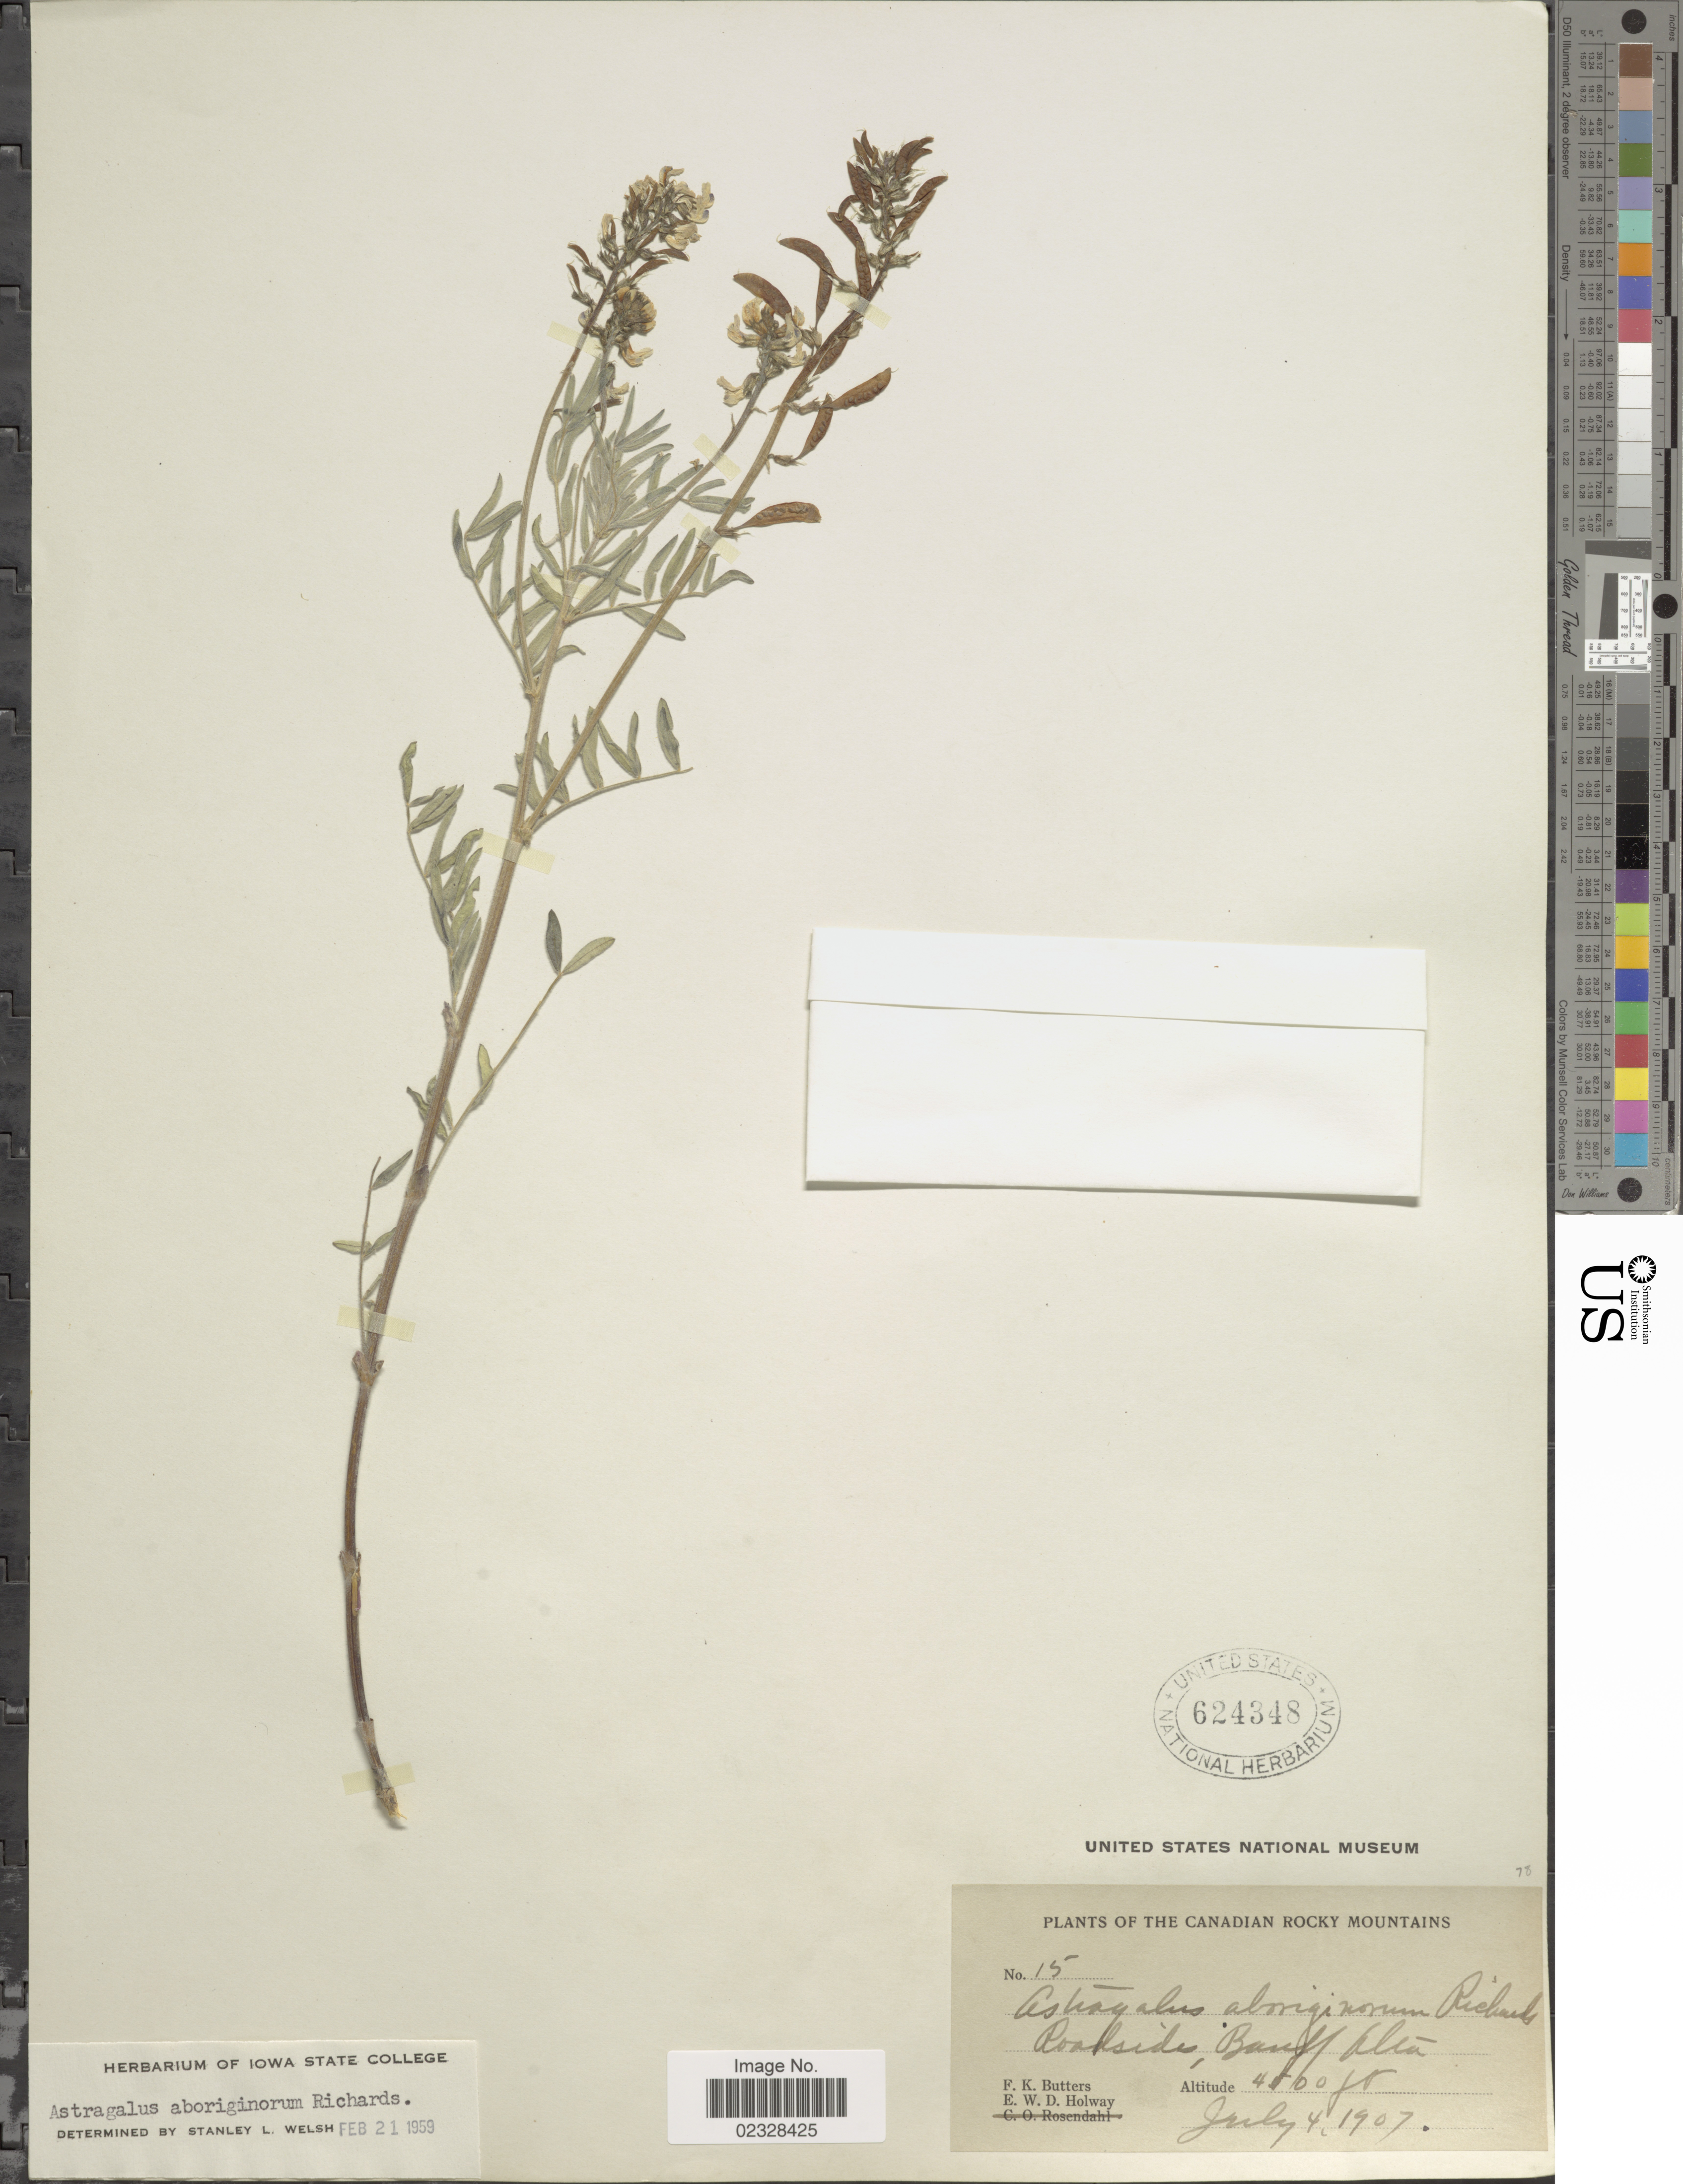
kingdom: Plantae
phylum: Tracheophyta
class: Magnoliopsida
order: Fabales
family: Fabaceae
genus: Astragalus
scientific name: Astragalus aboriginum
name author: Richardson ex Spreng.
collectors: F. K. Butters & E. W. D. Holway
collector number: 15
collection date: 1907-07-04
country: Canada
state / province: Alberta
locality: Canadian Rocky Mountains, Roadsides, Banff Alta.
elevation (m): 1372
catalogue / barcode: US 624348